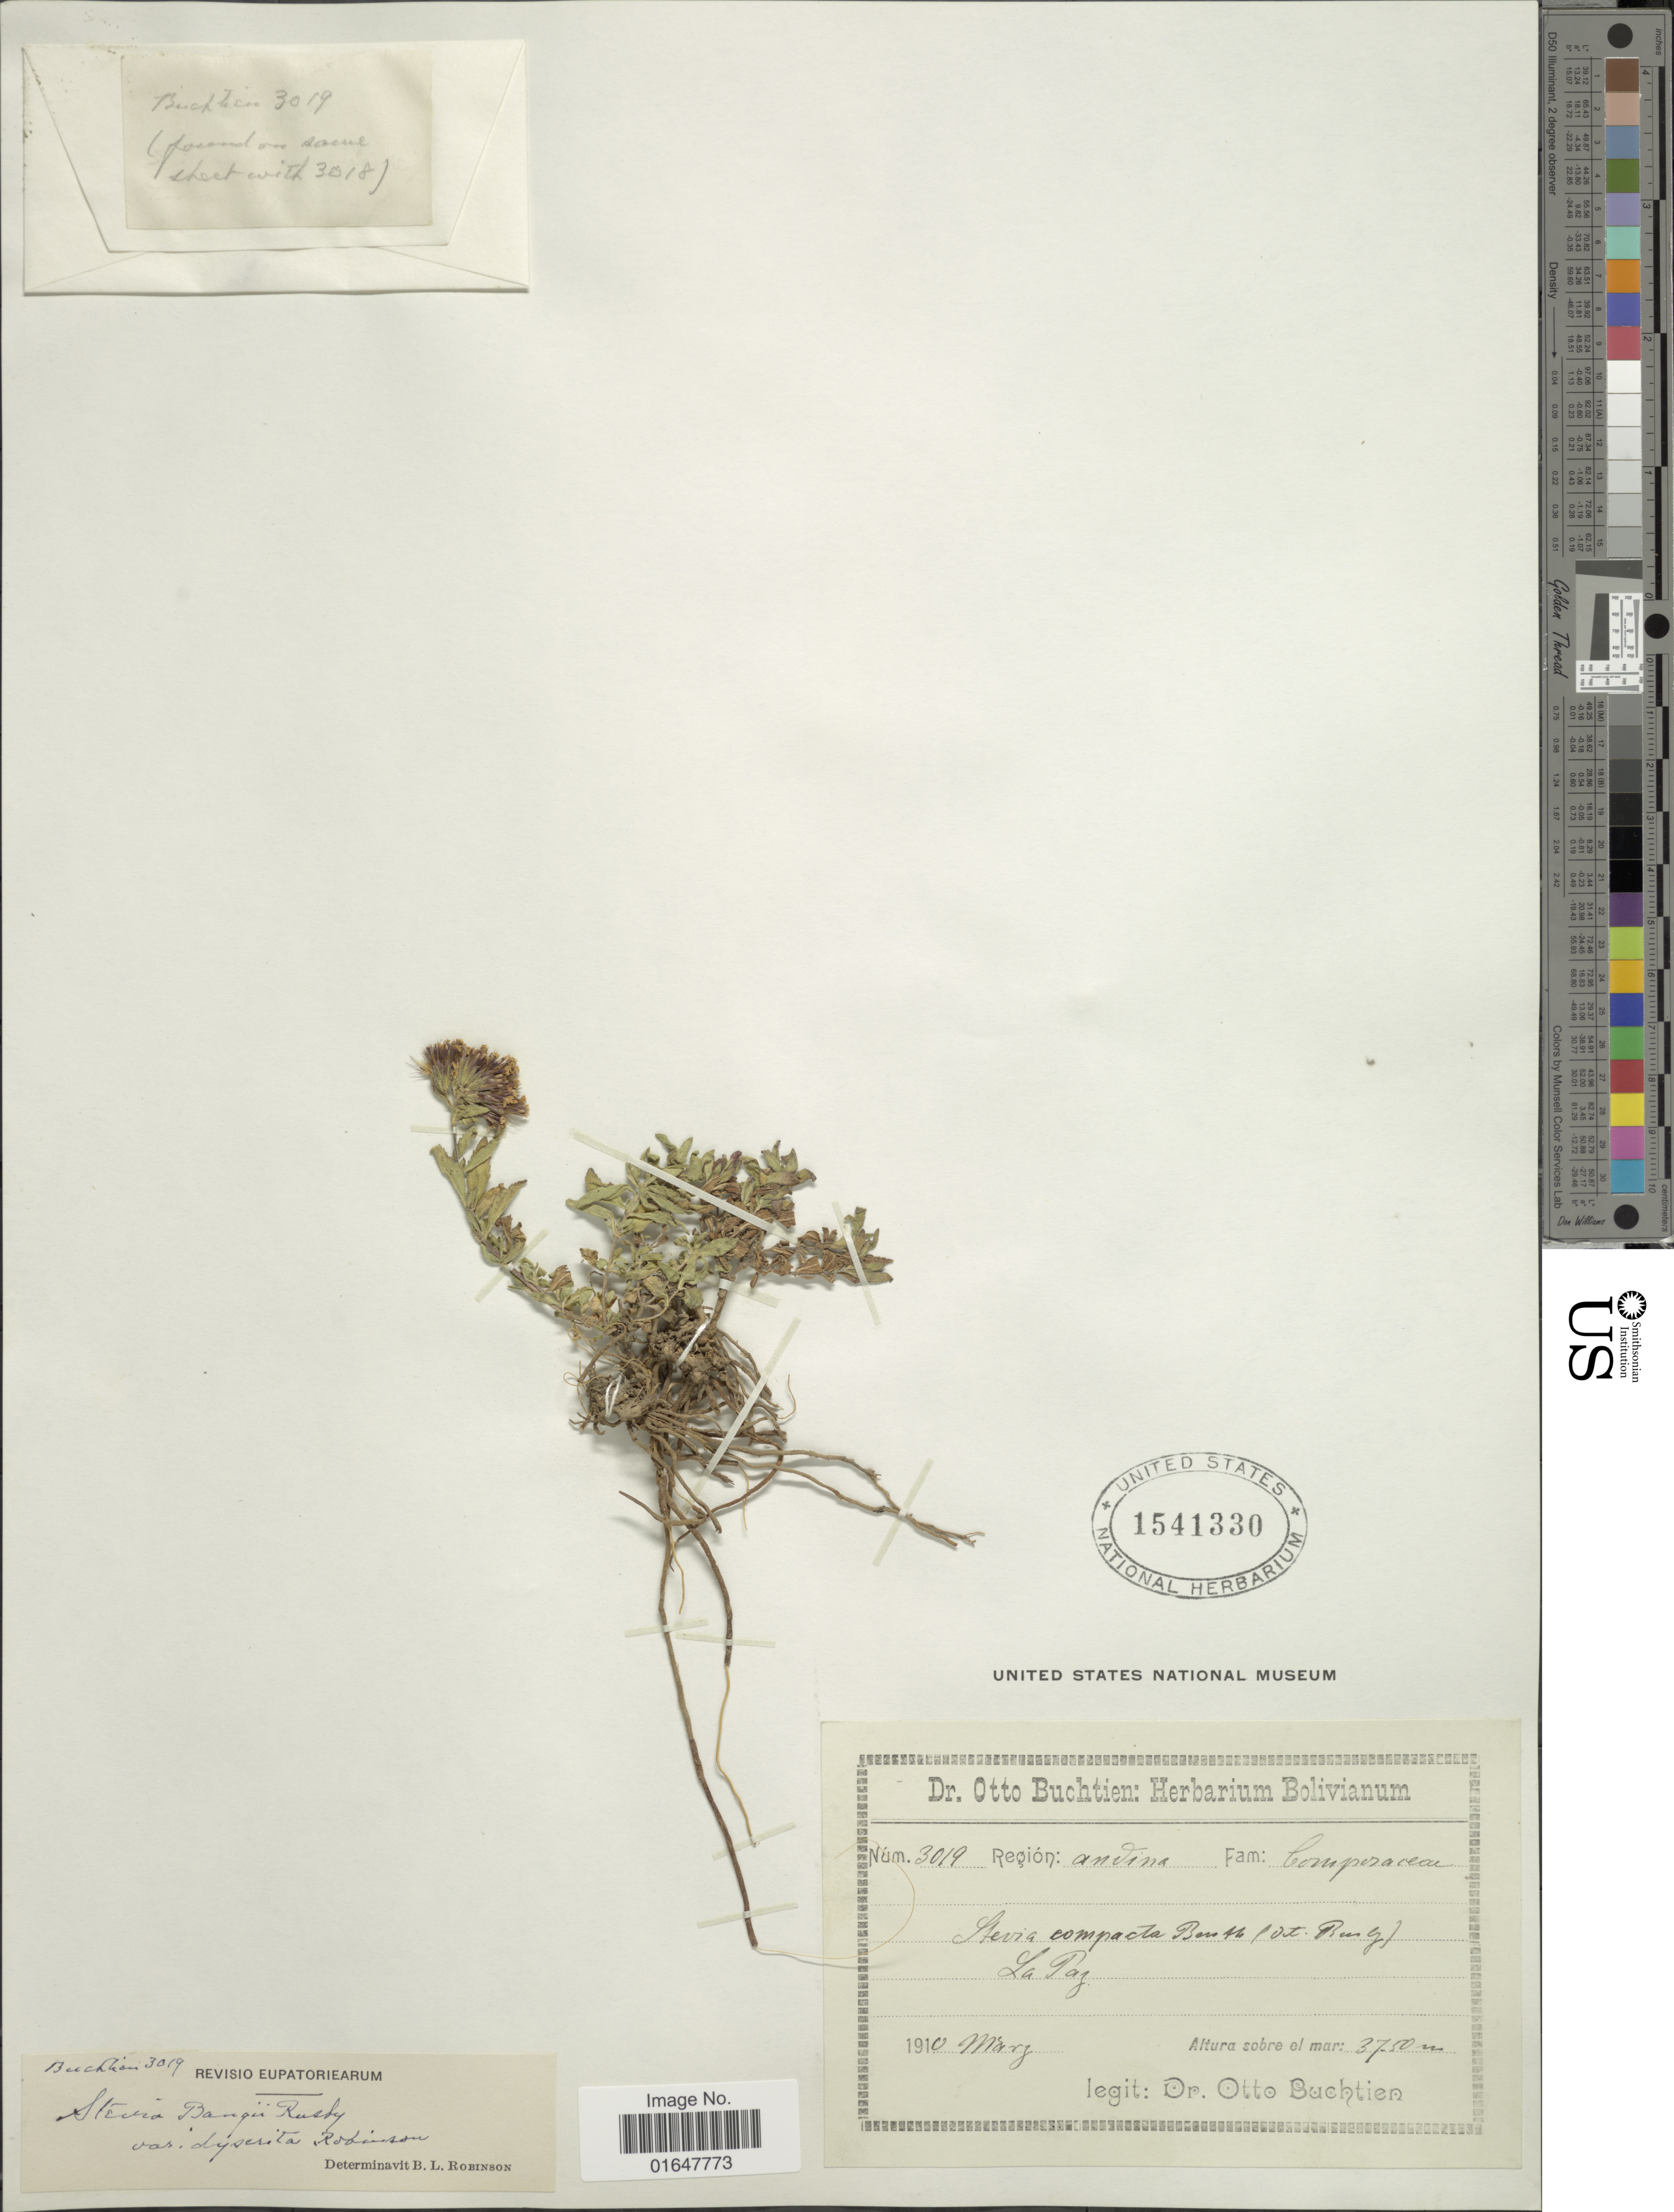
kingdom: Plantae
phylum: Tracheophyta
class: Magnoliopsida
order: Asterales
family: Asteraceae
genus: Stevia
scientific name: Stevia bangii var. dyscrita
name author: B.L. Rob.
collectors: O. Buchtien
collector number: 3019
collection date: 1910-03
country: Bolivia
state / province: La Paz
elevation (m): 3750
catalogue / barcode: US 1541330